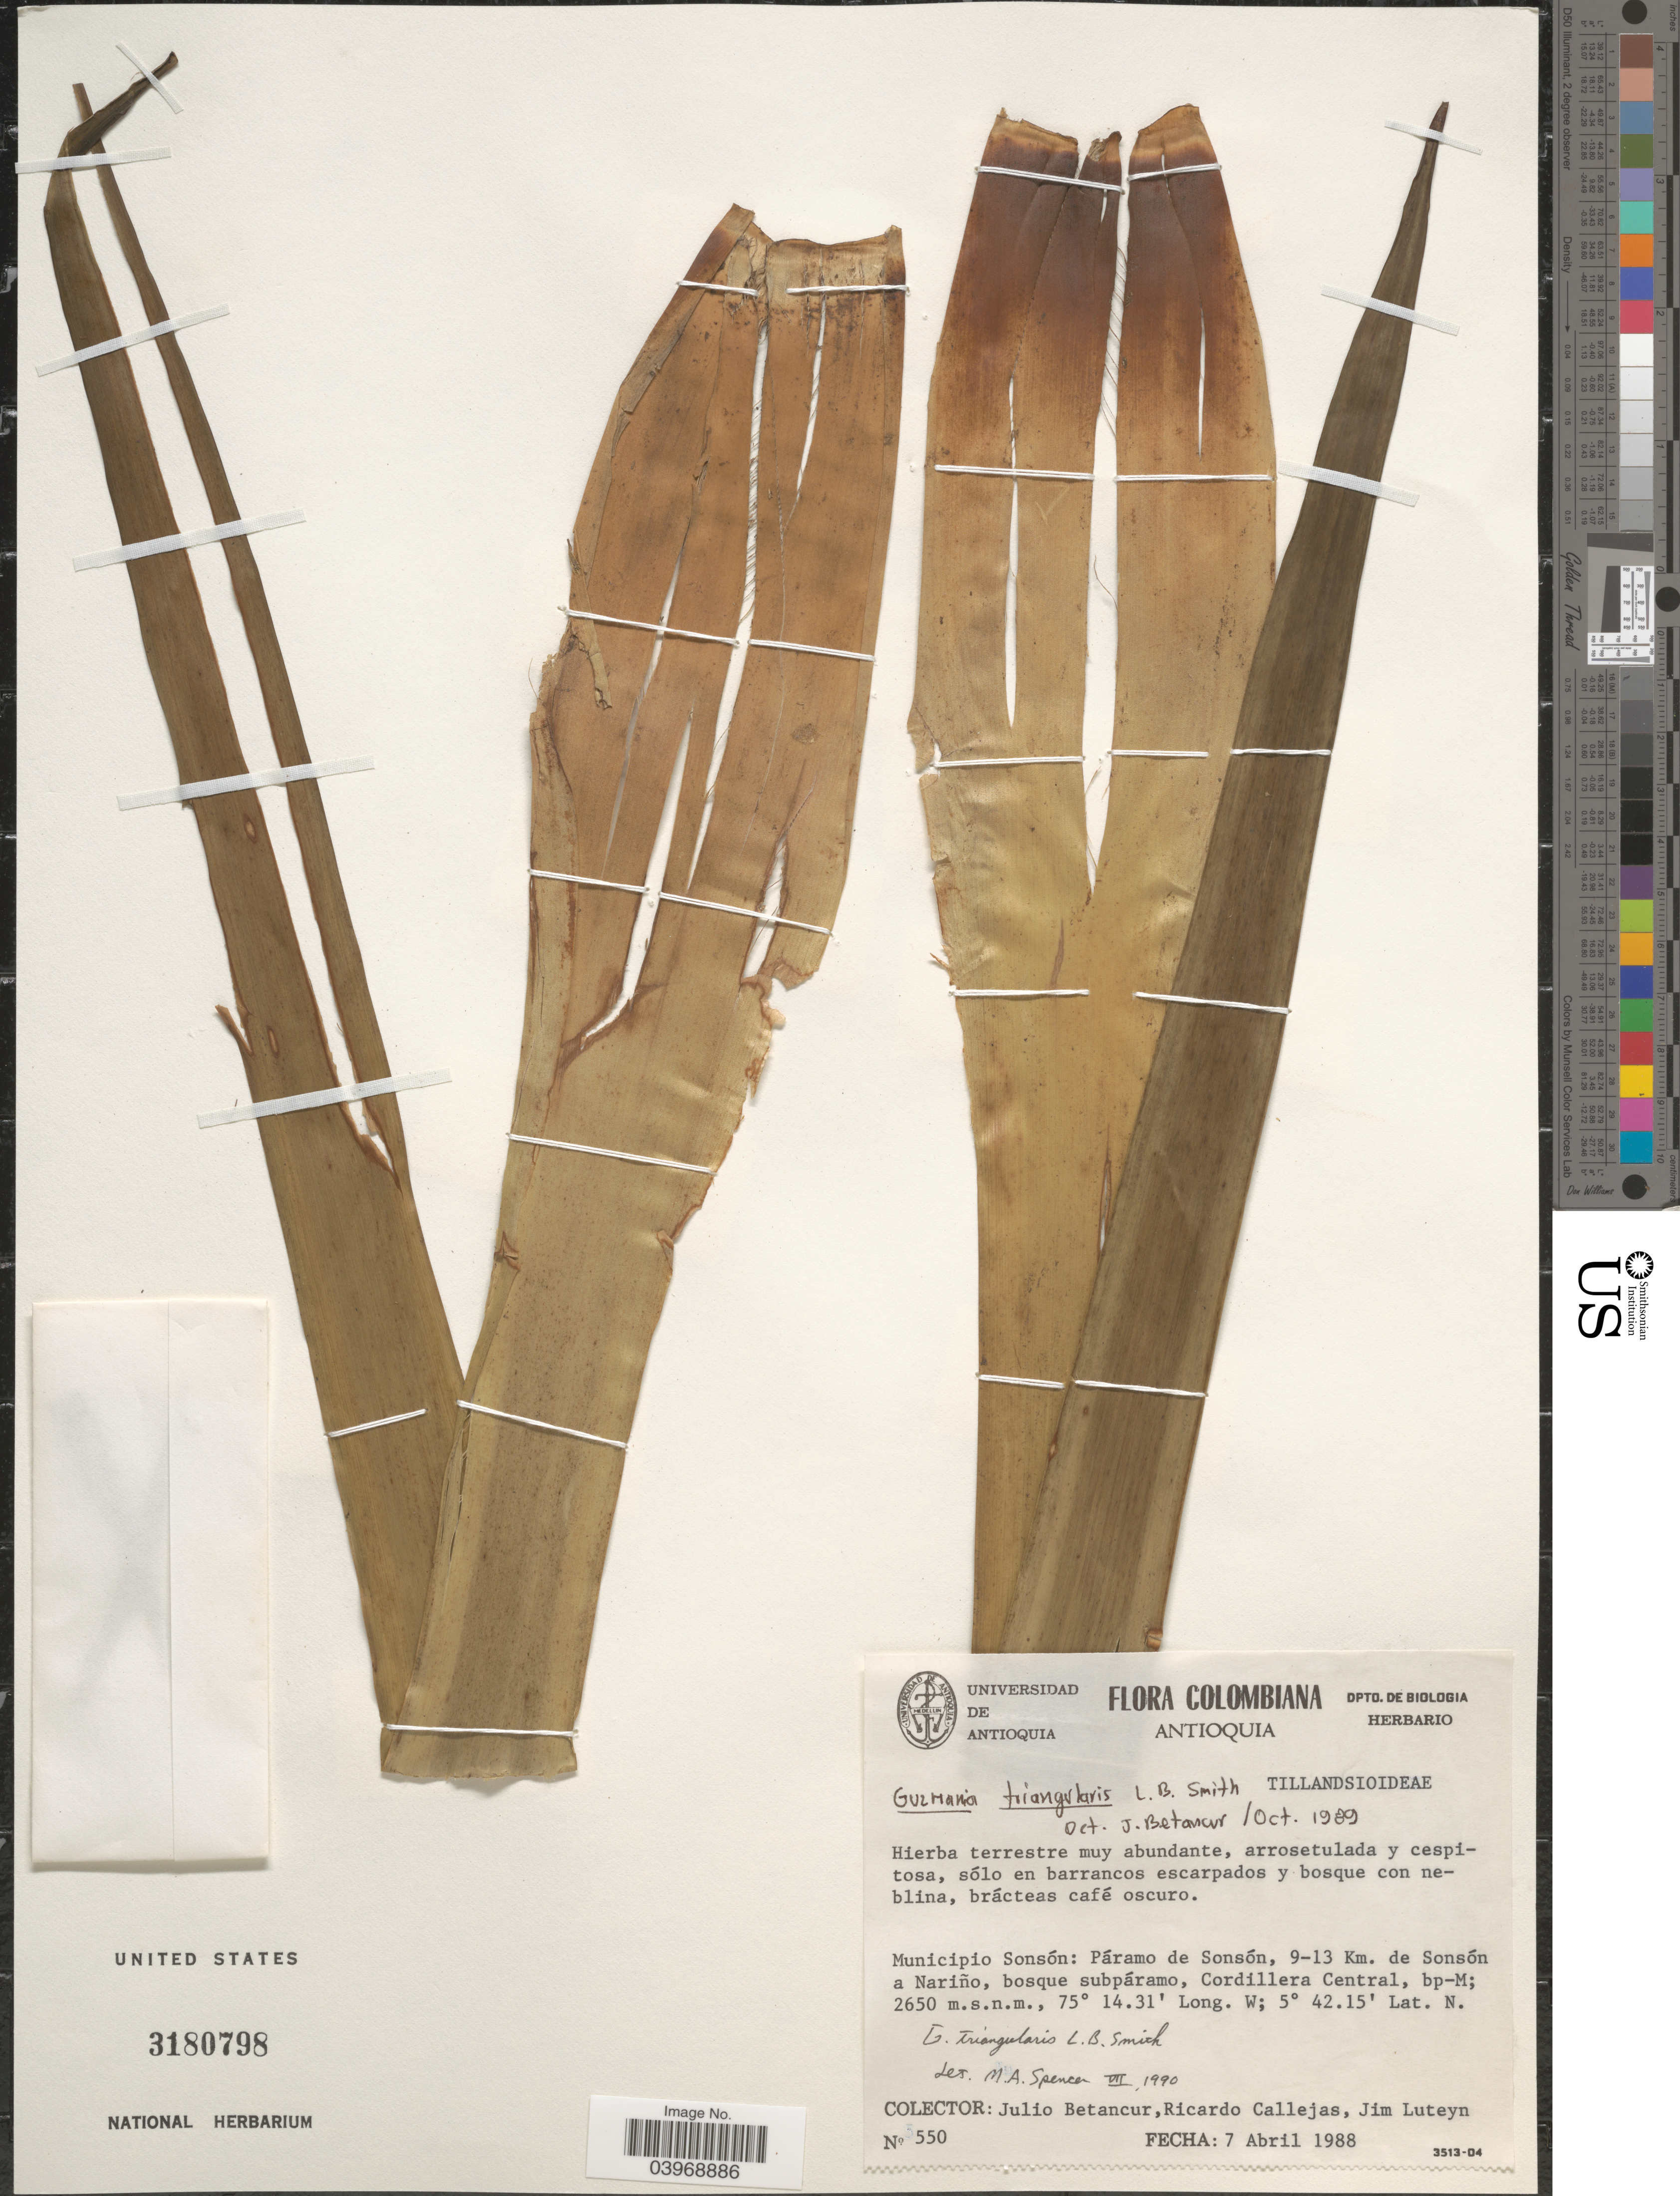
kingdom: Plantae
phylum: Tracheophyta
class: Liliopsida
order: Poales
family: Bromeliaceae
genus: Guzmania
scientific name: Guzmania triangularis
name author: L.B. Sm.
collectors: J. Betancur, R. Callejas & J. L. Luteyn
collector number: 550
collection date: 1988-04-07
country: Colombia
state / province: Antioquia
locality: Municipio Sonsón: Páramo de Sonsón, 9-13 Km. de Sonsón a Nariño, bosque subpáramo, Cordillera Central.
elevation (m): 2650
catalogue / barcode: US 3180798